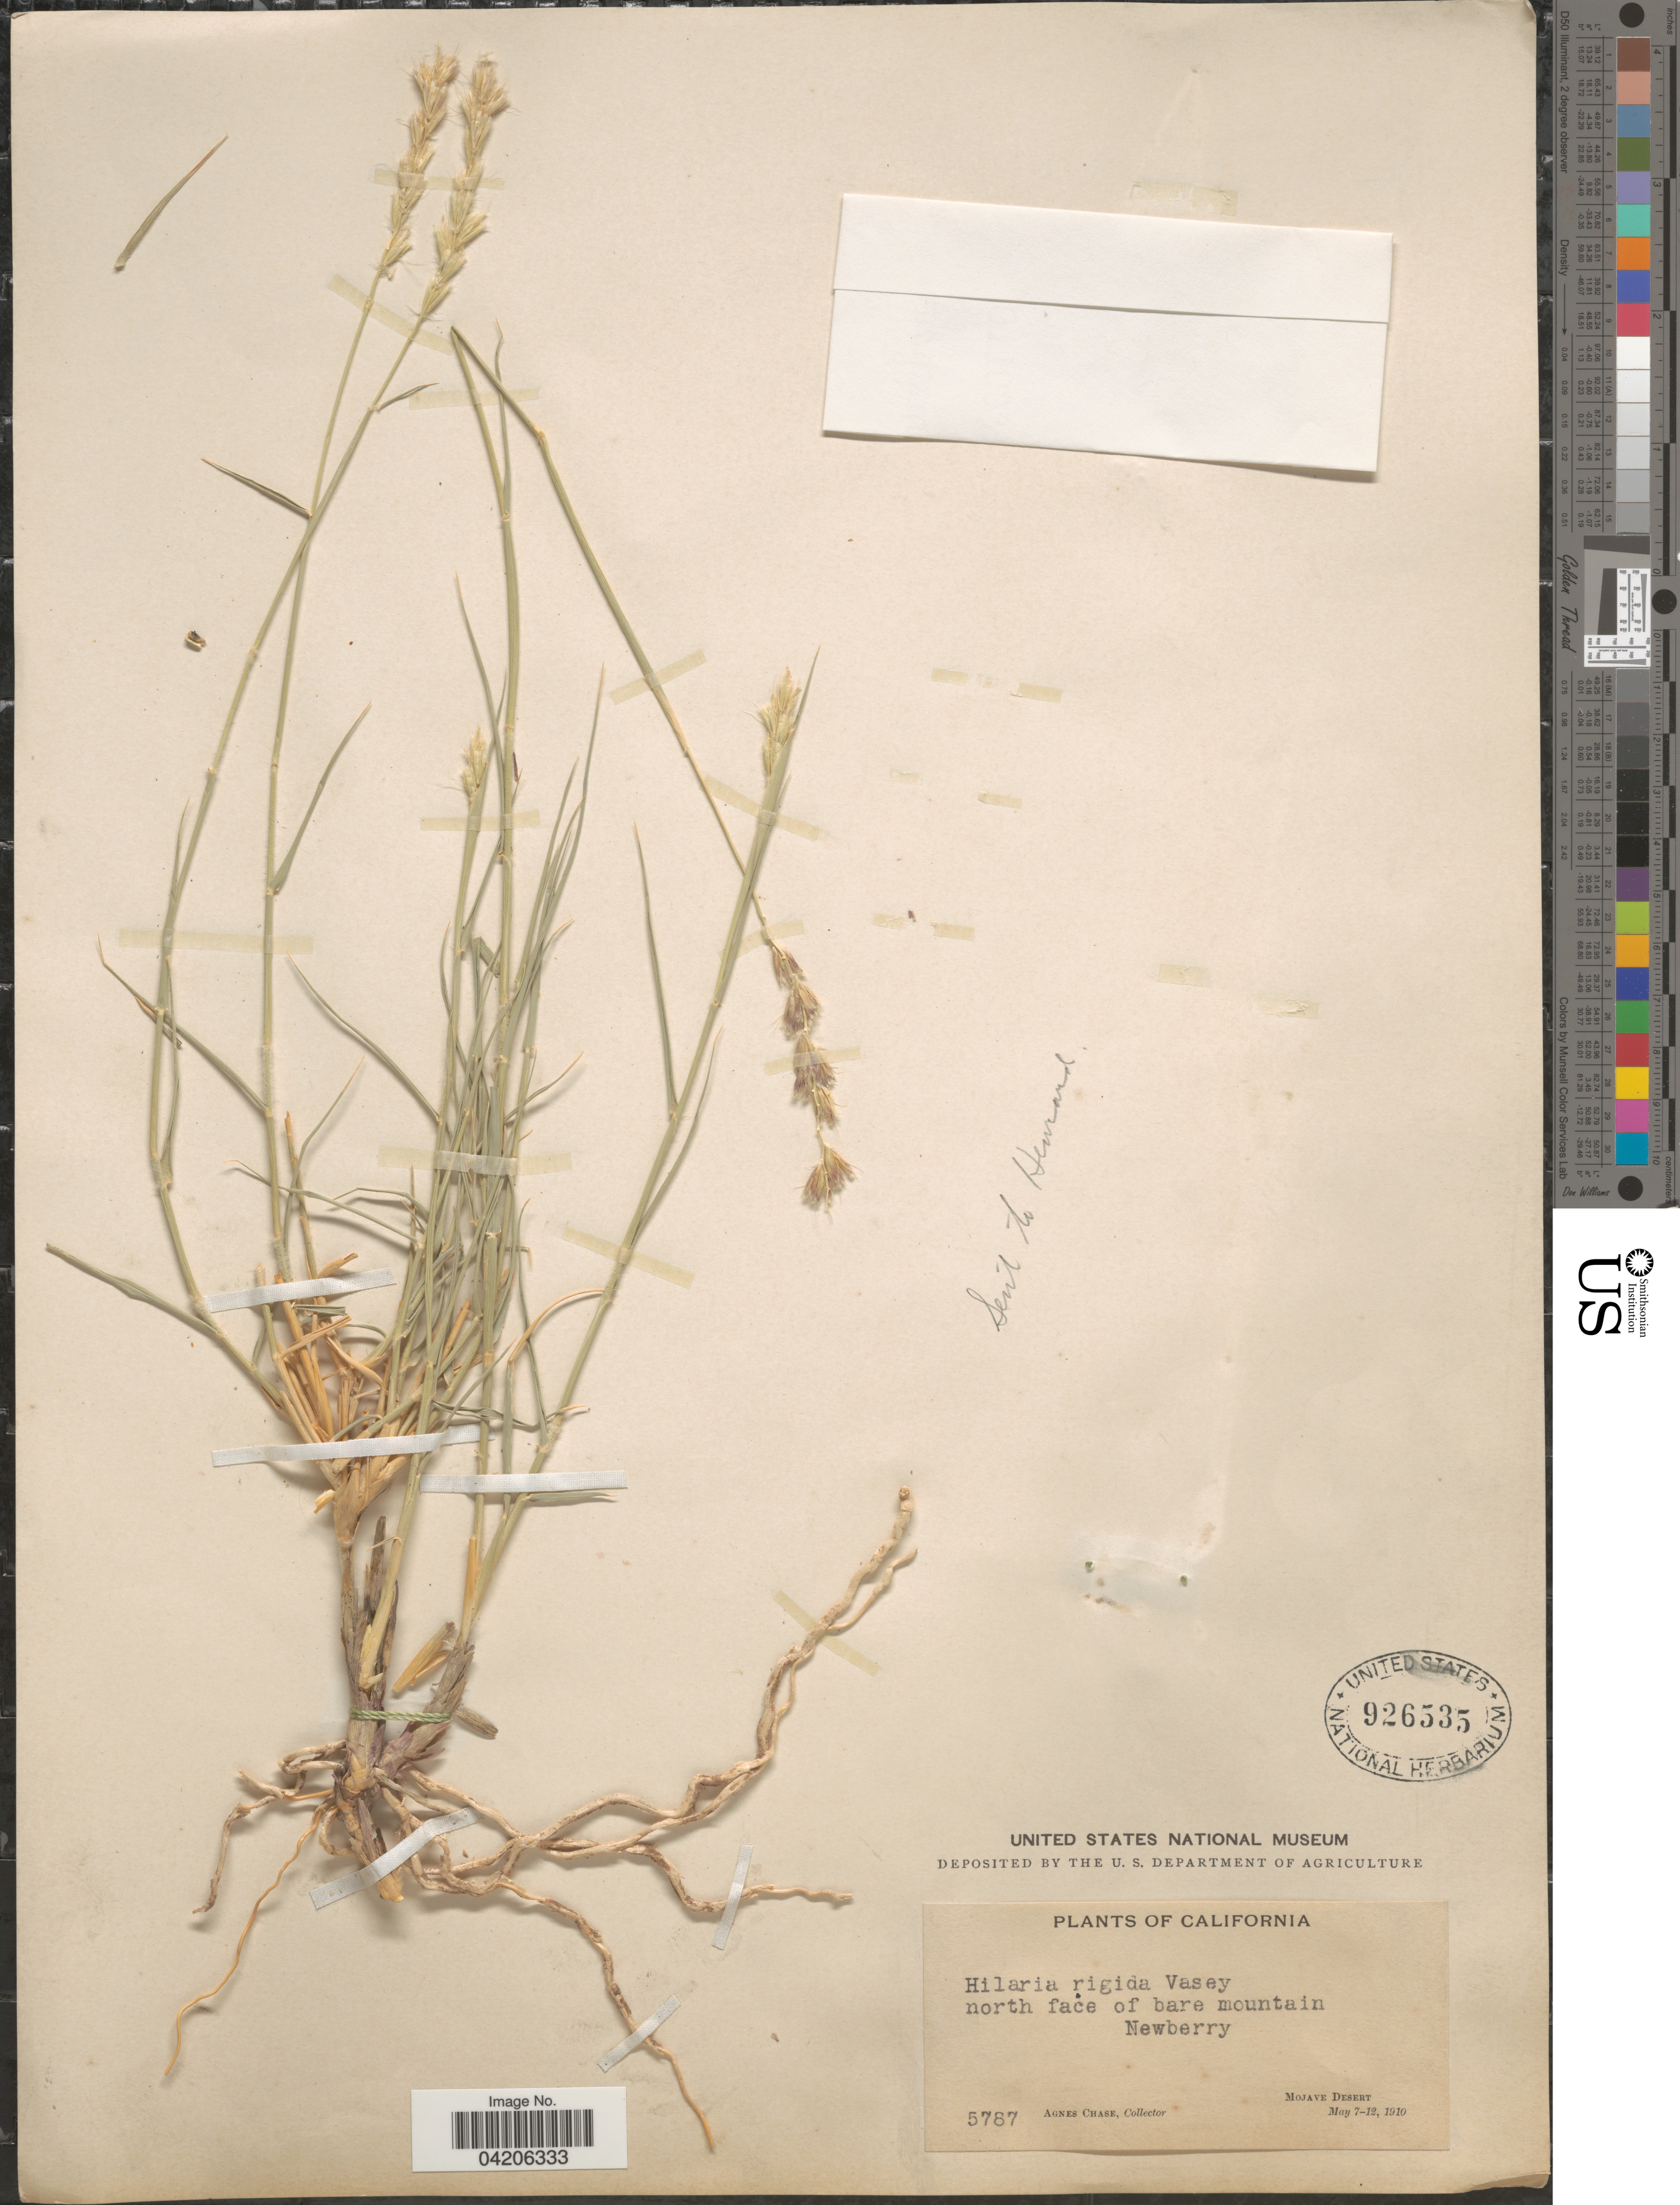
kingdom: Plantae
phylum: Tracheophyta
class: Liliopsida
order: Poales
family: Poaceae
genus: Hilaria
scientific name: Hilaria rigida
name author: (Thurb.) Benth. ex Scribn.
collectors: Chase, --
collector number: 5787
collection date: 1910-05-07/1910-05-12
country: United States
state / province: California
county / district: San Bernardino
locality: North face of bare mountain Newberry. Mojave Desert.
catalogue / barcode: US 926535